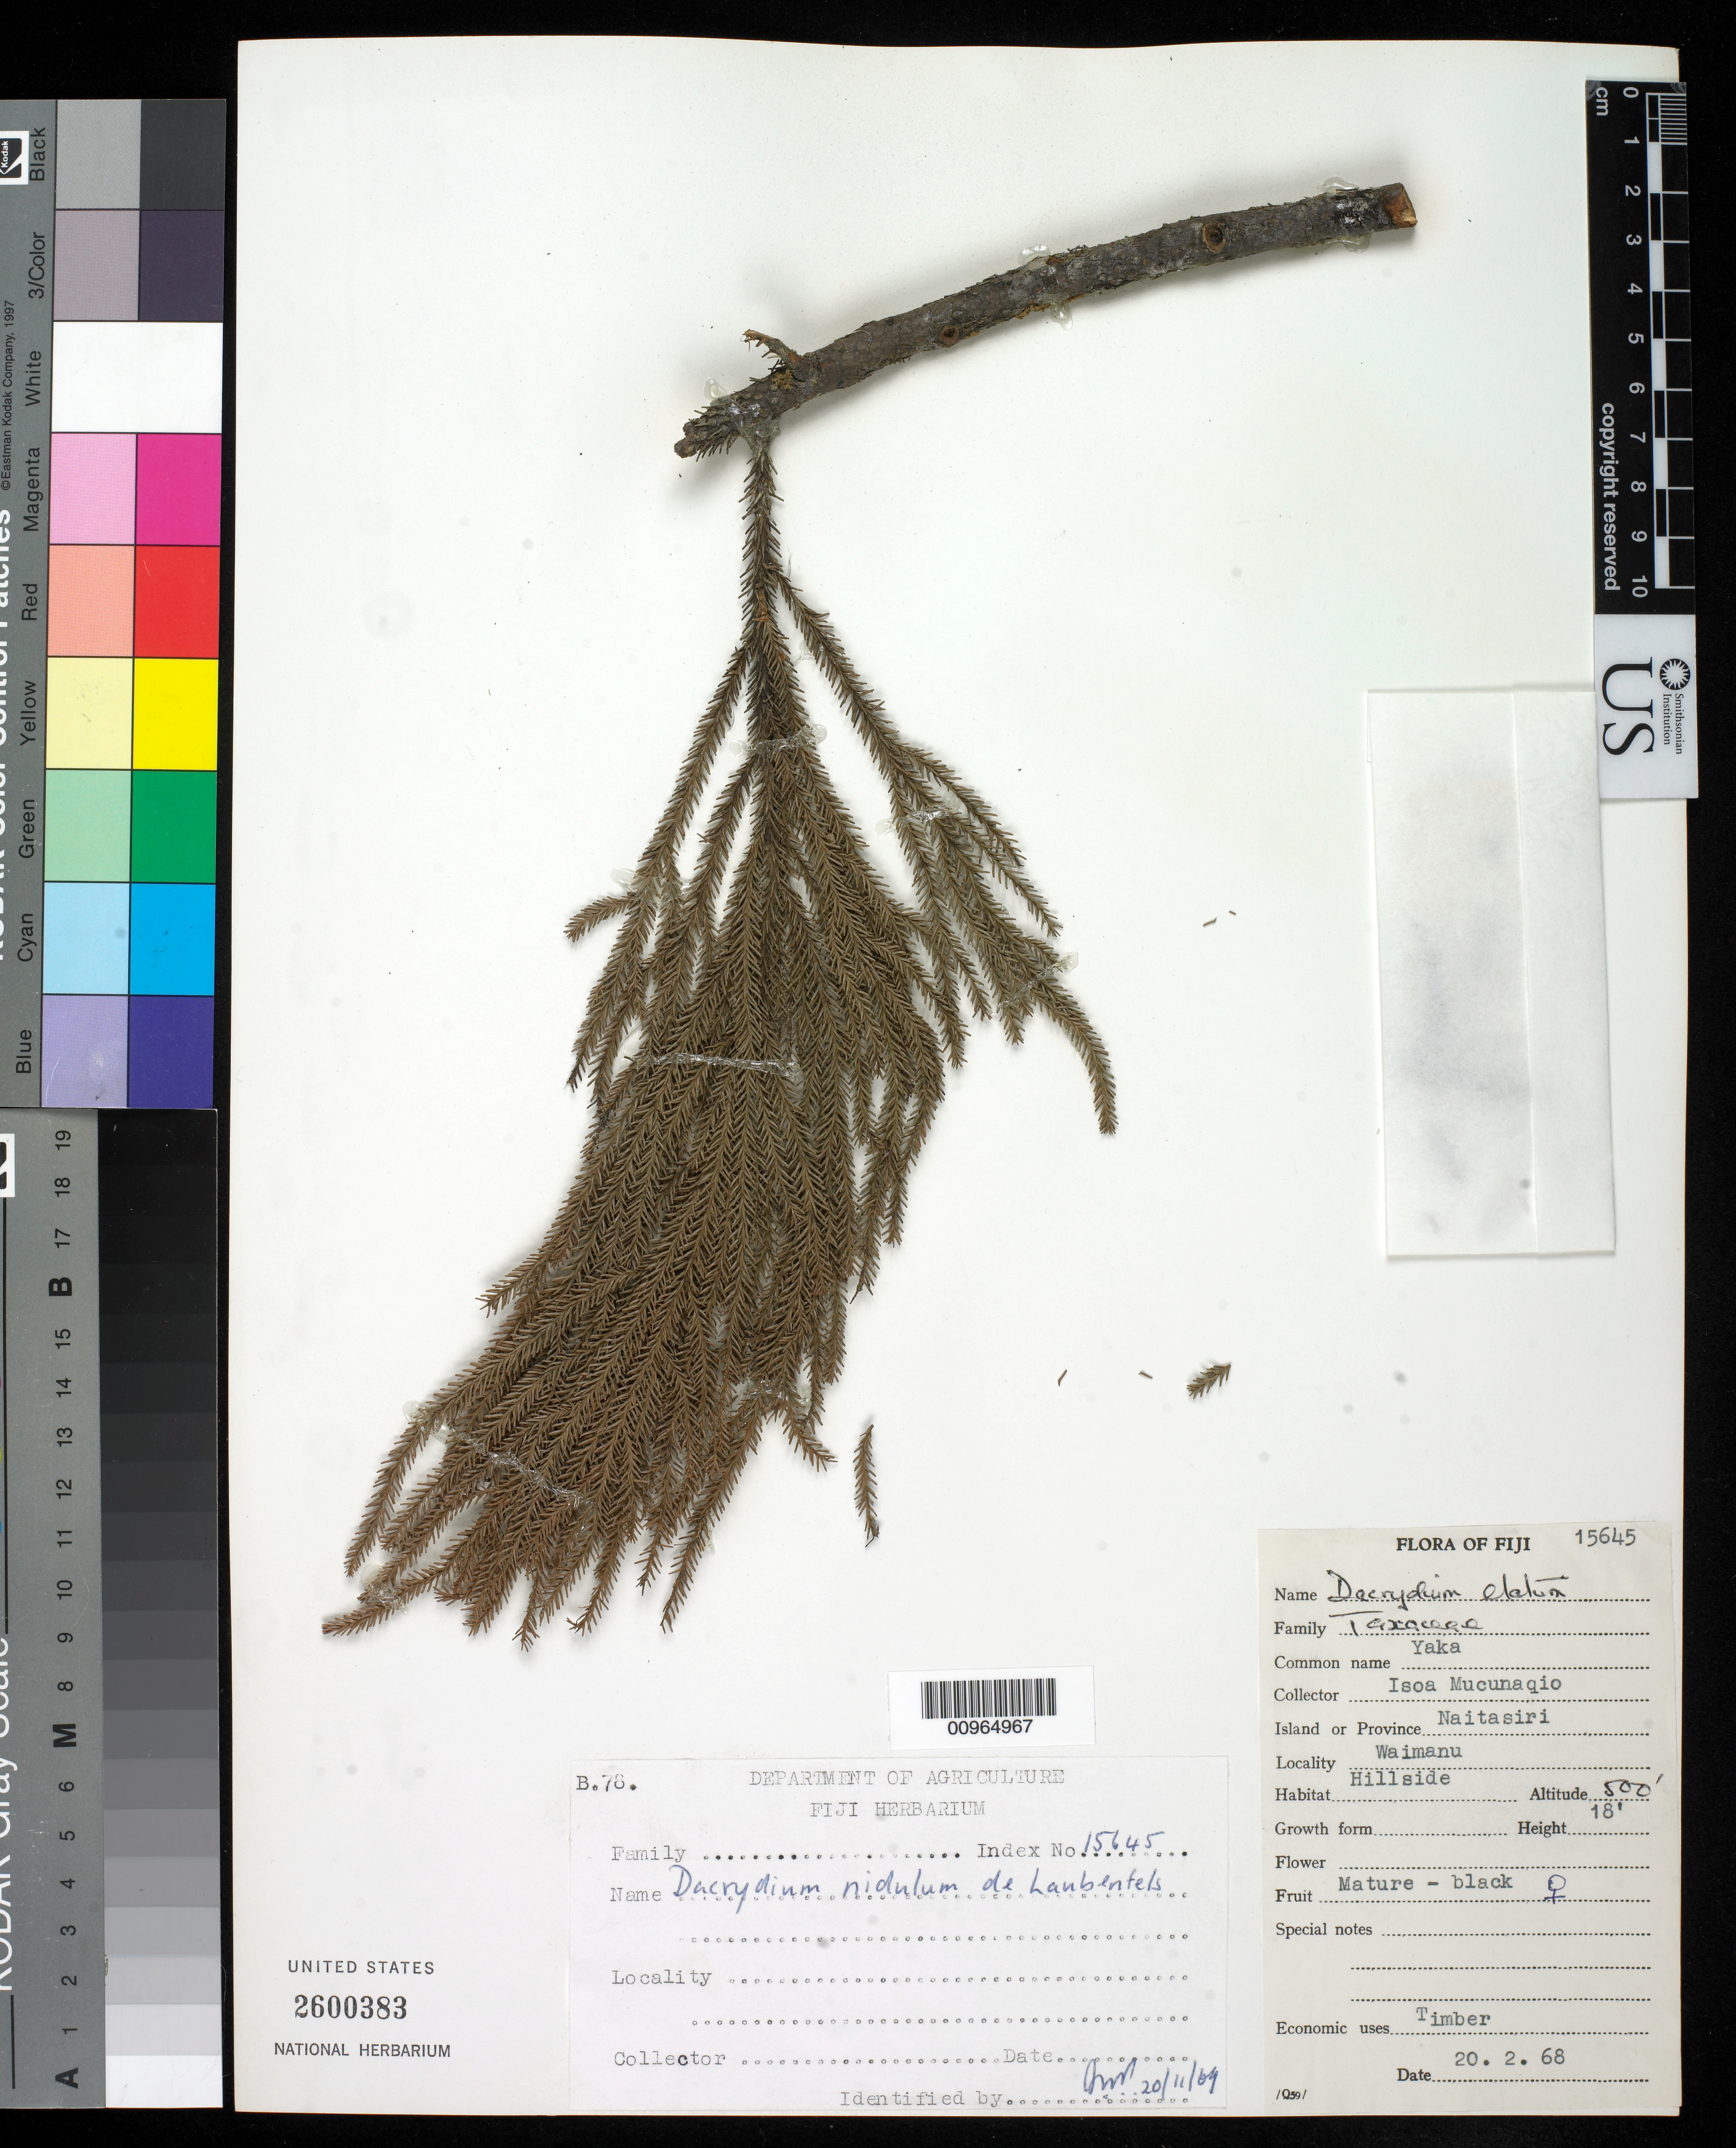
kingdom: Plantae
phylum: Tracheophyta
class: Pinopsida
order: Pinales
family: Podocarpaceae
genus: Dacrydium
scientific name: Dacrydium nidulum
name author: de Laub.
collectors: I. Mucunaqui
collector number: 15645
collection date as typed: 20 Feb 1968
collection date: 1968-02-20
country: Fiji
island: Viti Levu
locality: Waimanu. Hillside. Naitasiri I. [?]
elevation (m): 152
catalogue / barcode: US 2600383